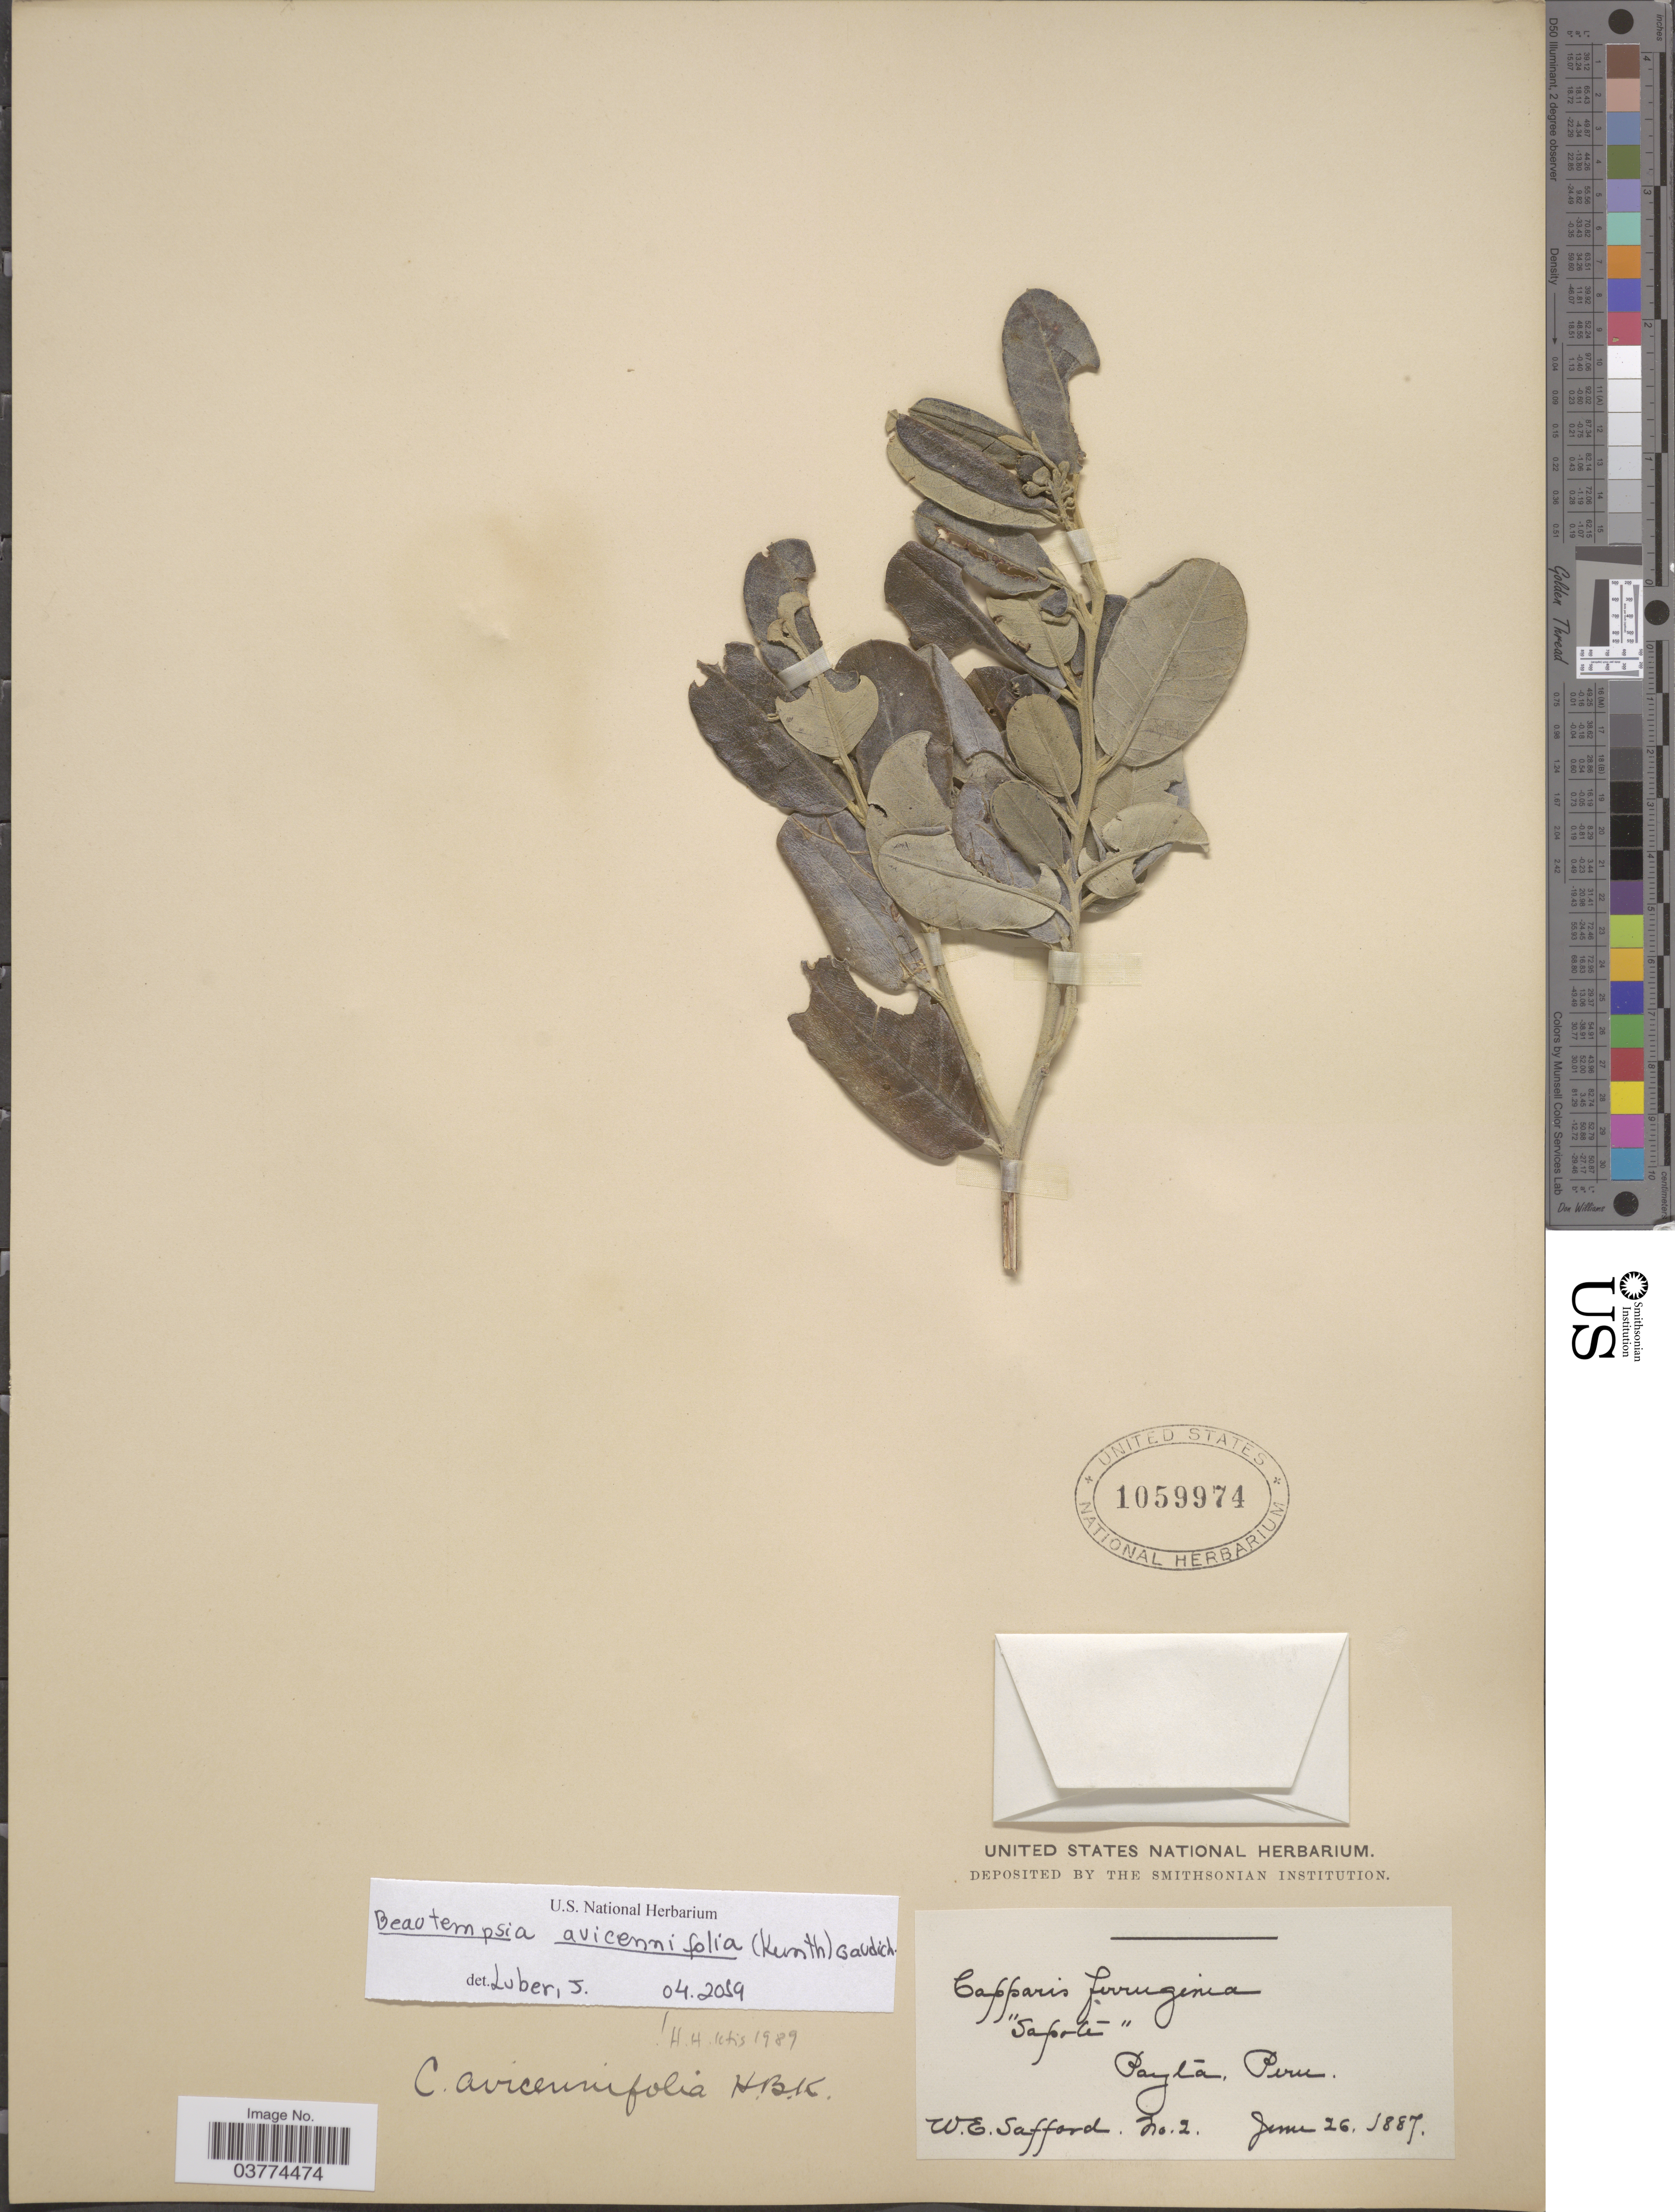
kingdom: Plantae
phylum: Tracheophyta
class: Magnoliopsida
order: Brassicales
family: Capparaceae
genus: Beautempsia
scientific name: Beautempsia avicenniifolia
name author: (Kunth) Gaudich.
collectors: W. E. Safford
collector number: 2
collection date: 1887-06-26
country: Peru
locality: Payta.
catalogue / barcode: US 1059974